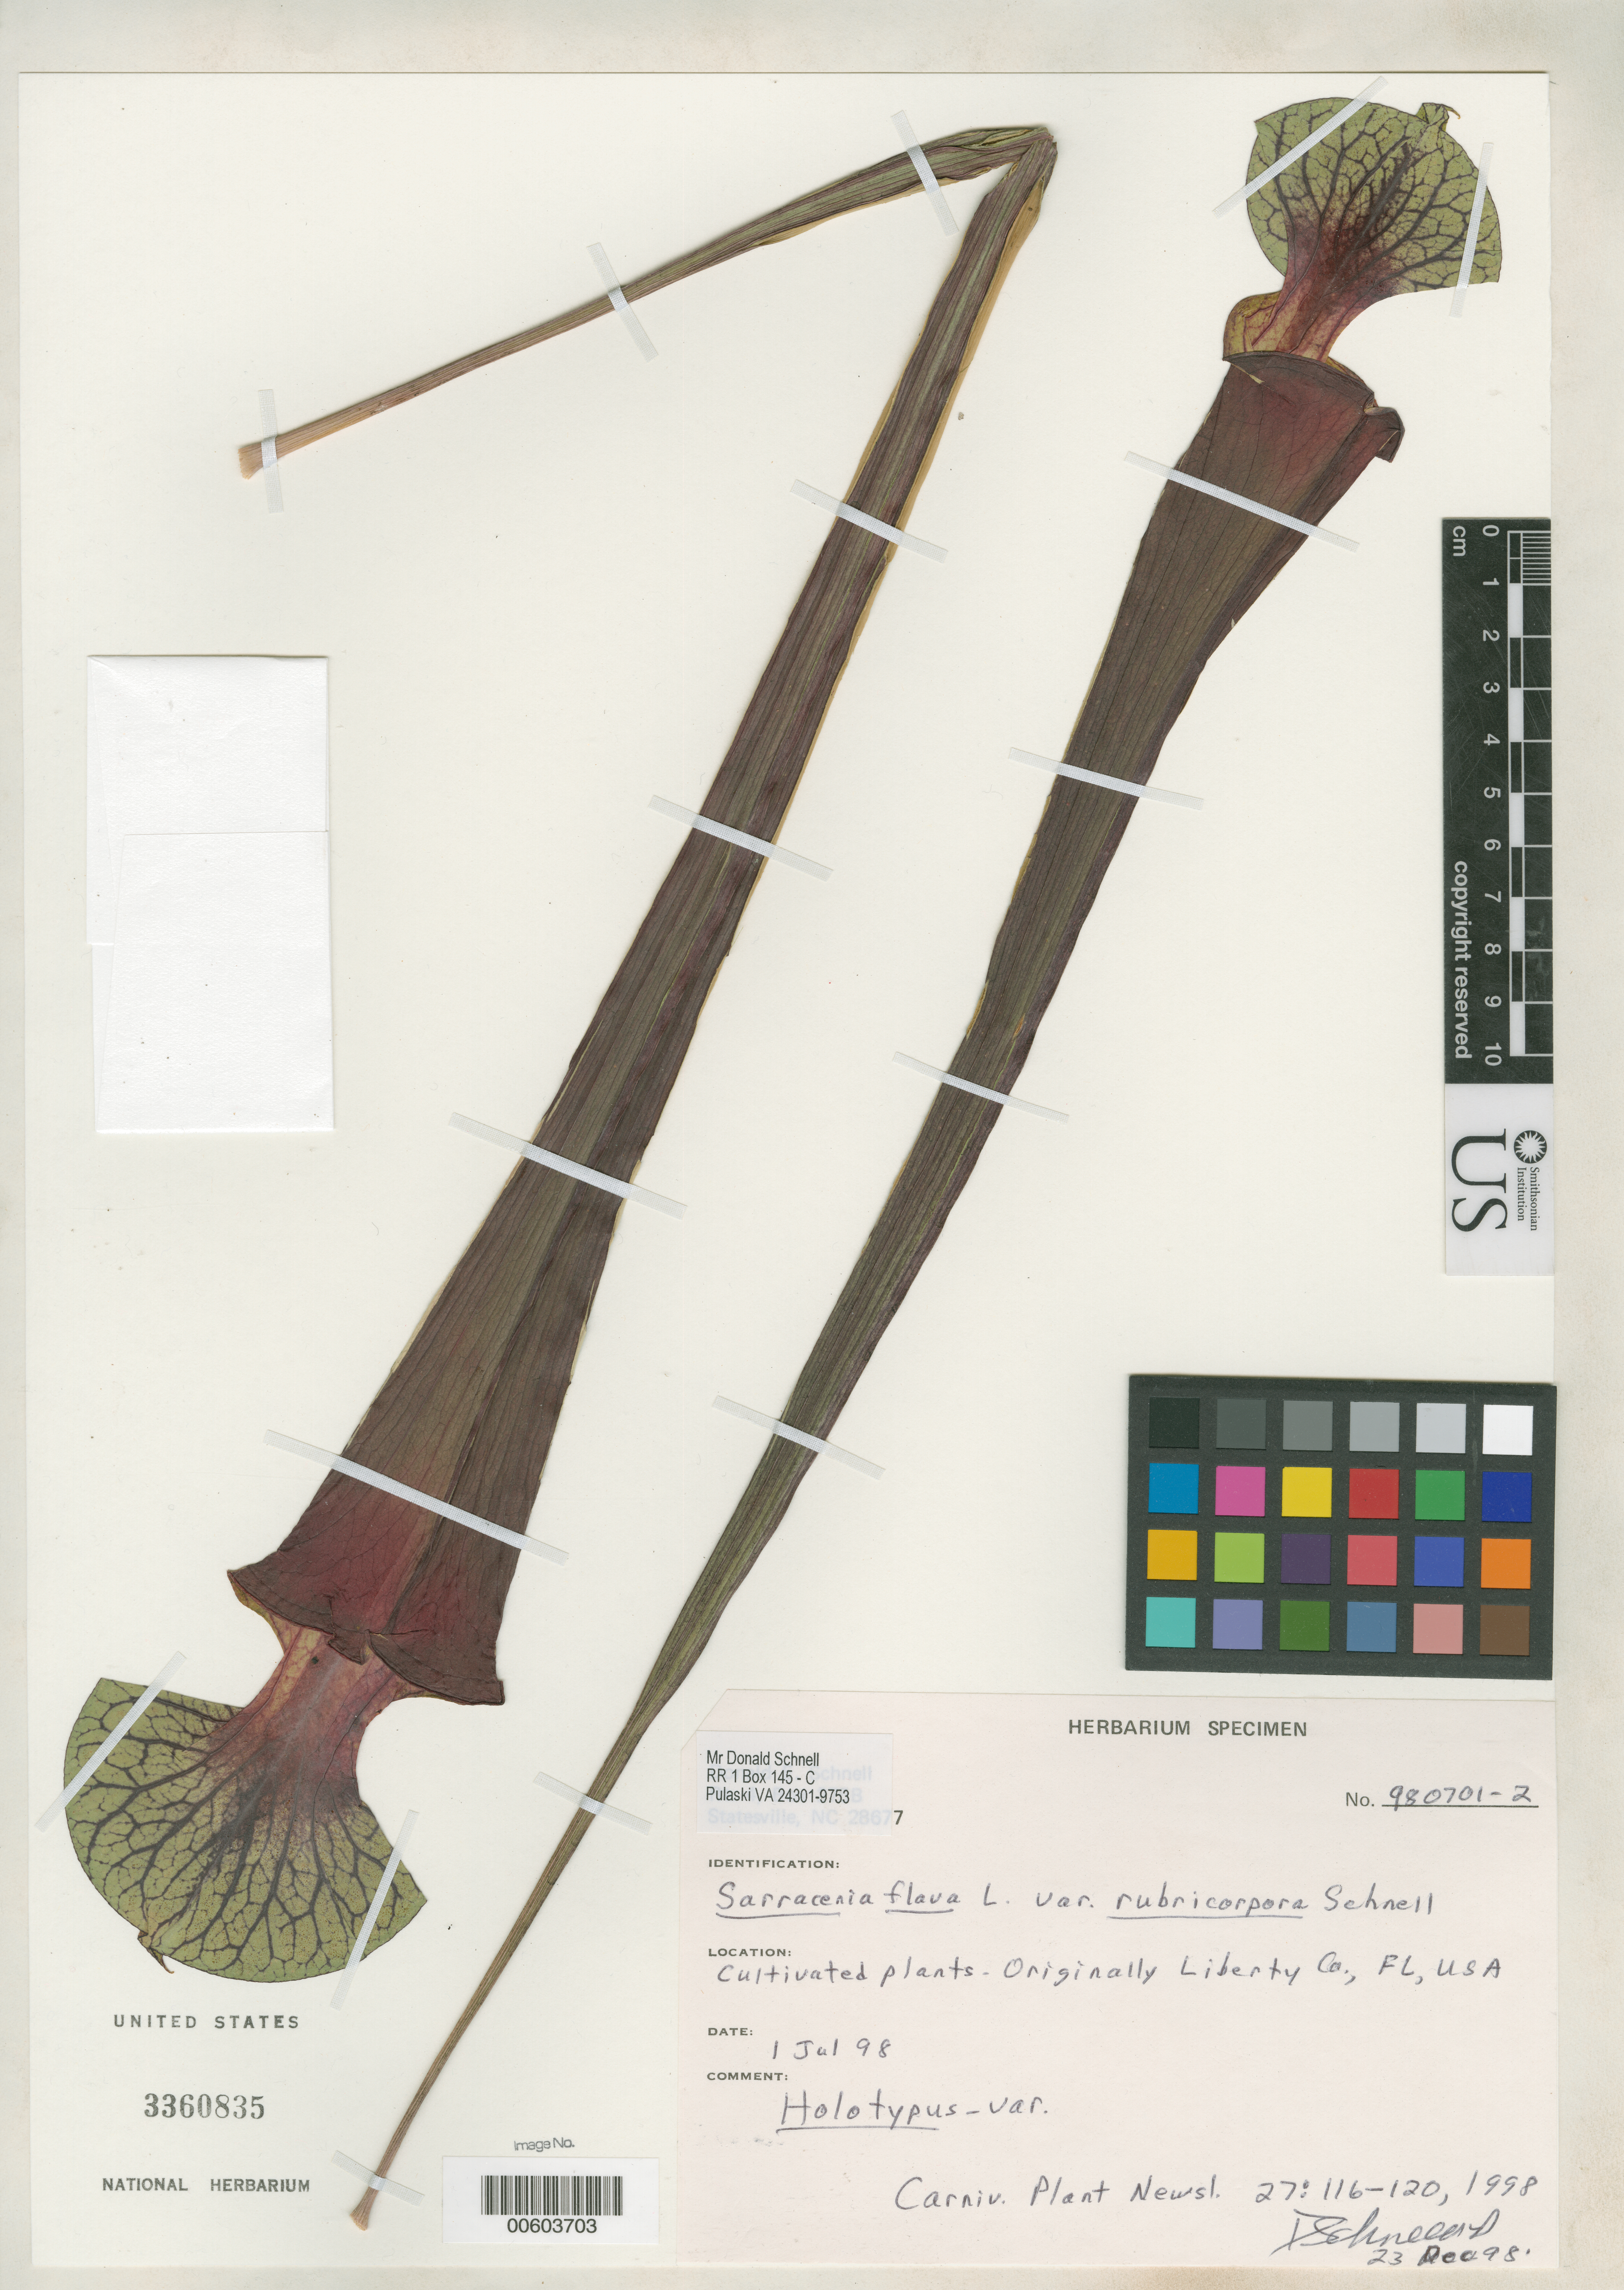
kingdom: Plantae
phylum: Tracheophyta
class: Magnoliopsida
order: Ericales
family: Sarraceniaceae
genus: Sarracenia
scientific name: Sarracenia flava var. rubricorpora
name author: Schnell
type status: Holotype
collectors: D. Schnell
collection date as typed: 01 Jul 1998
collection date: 1998-07-01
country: United States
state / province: North Carolina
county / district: Liberty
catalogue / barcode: US 3360835